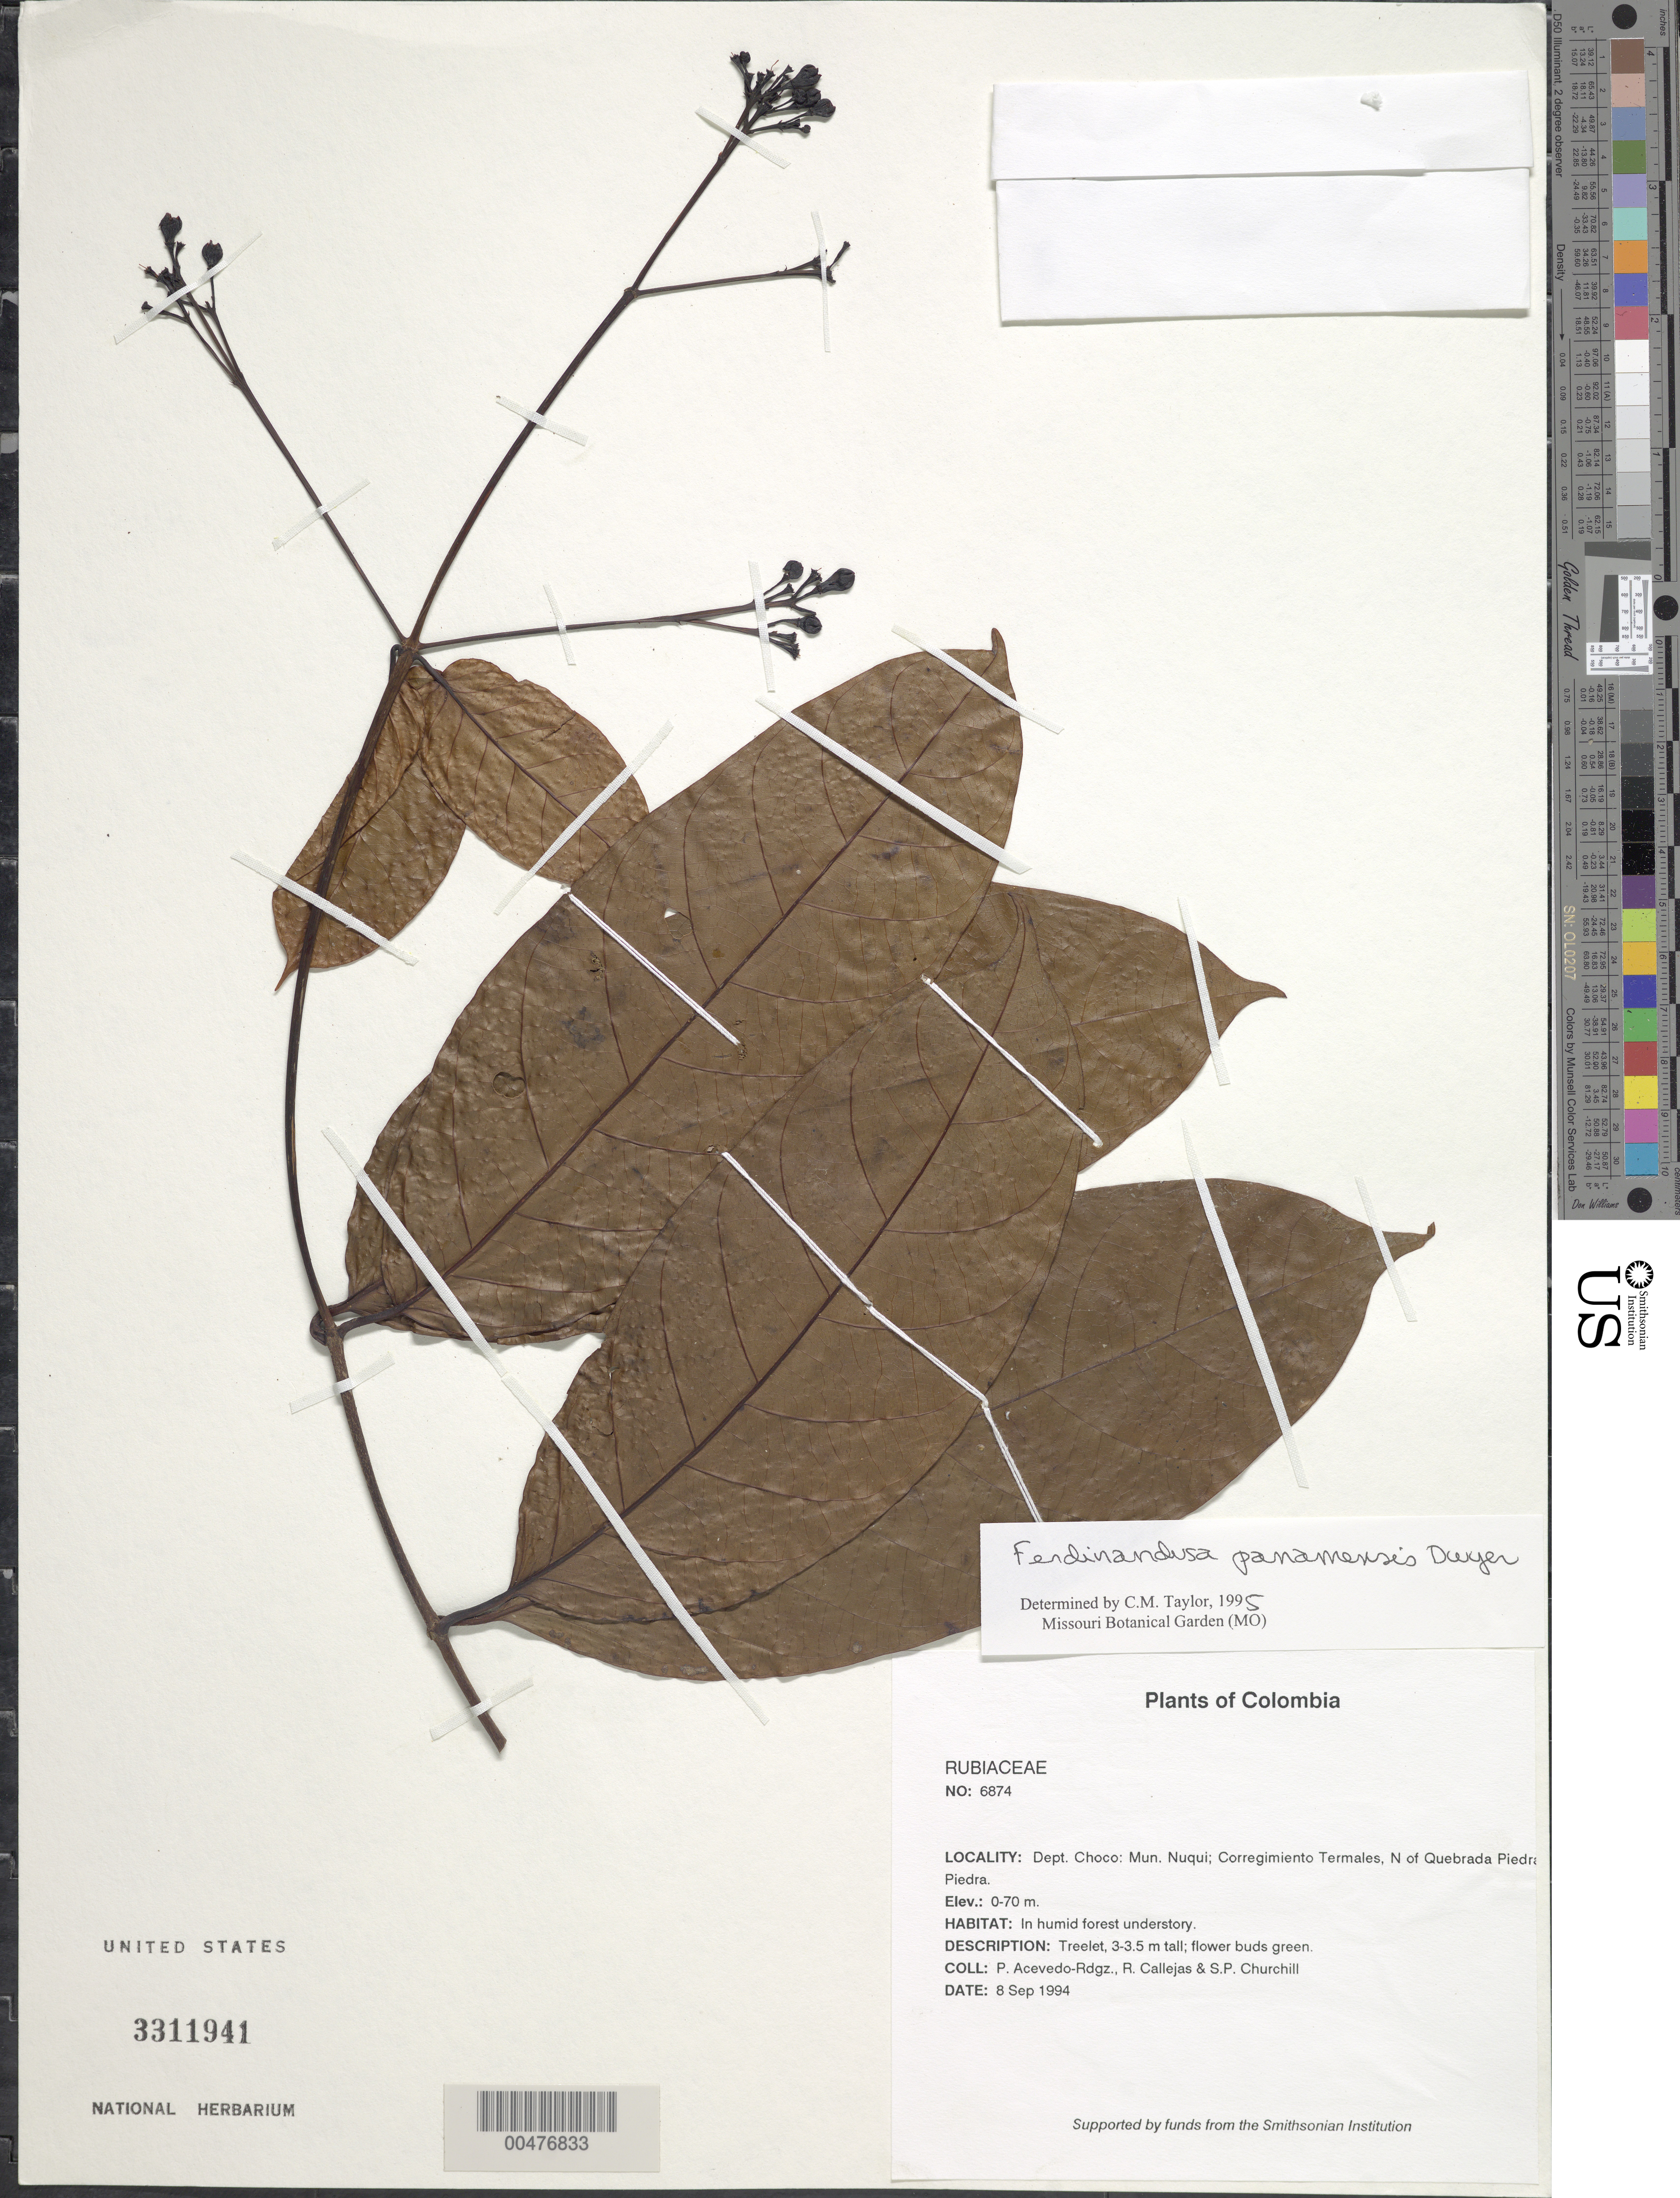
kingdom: Plantae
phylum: Tracheophyta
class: Magnoliopsida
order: Gentianales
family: Rubiaceae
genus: Ferdinandusa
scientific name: Ferdinandusa panamensis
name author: Standl. & L.O. Williams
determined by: Taylor, Charlotte M.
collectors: P. Acevedo-Rodr., R. Callejas & S. Churchill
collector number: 6874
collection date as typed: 08 Sep 1994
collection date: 1994-09-08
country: Colombia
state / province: Chocó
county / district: Nuqui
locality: Depart. Choco; Mun. Nuqui; Corregimiento Termales, N of Quebrada Piedra Piedra.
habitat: In humid forest understory.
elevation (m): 0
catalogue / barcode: US 3311941